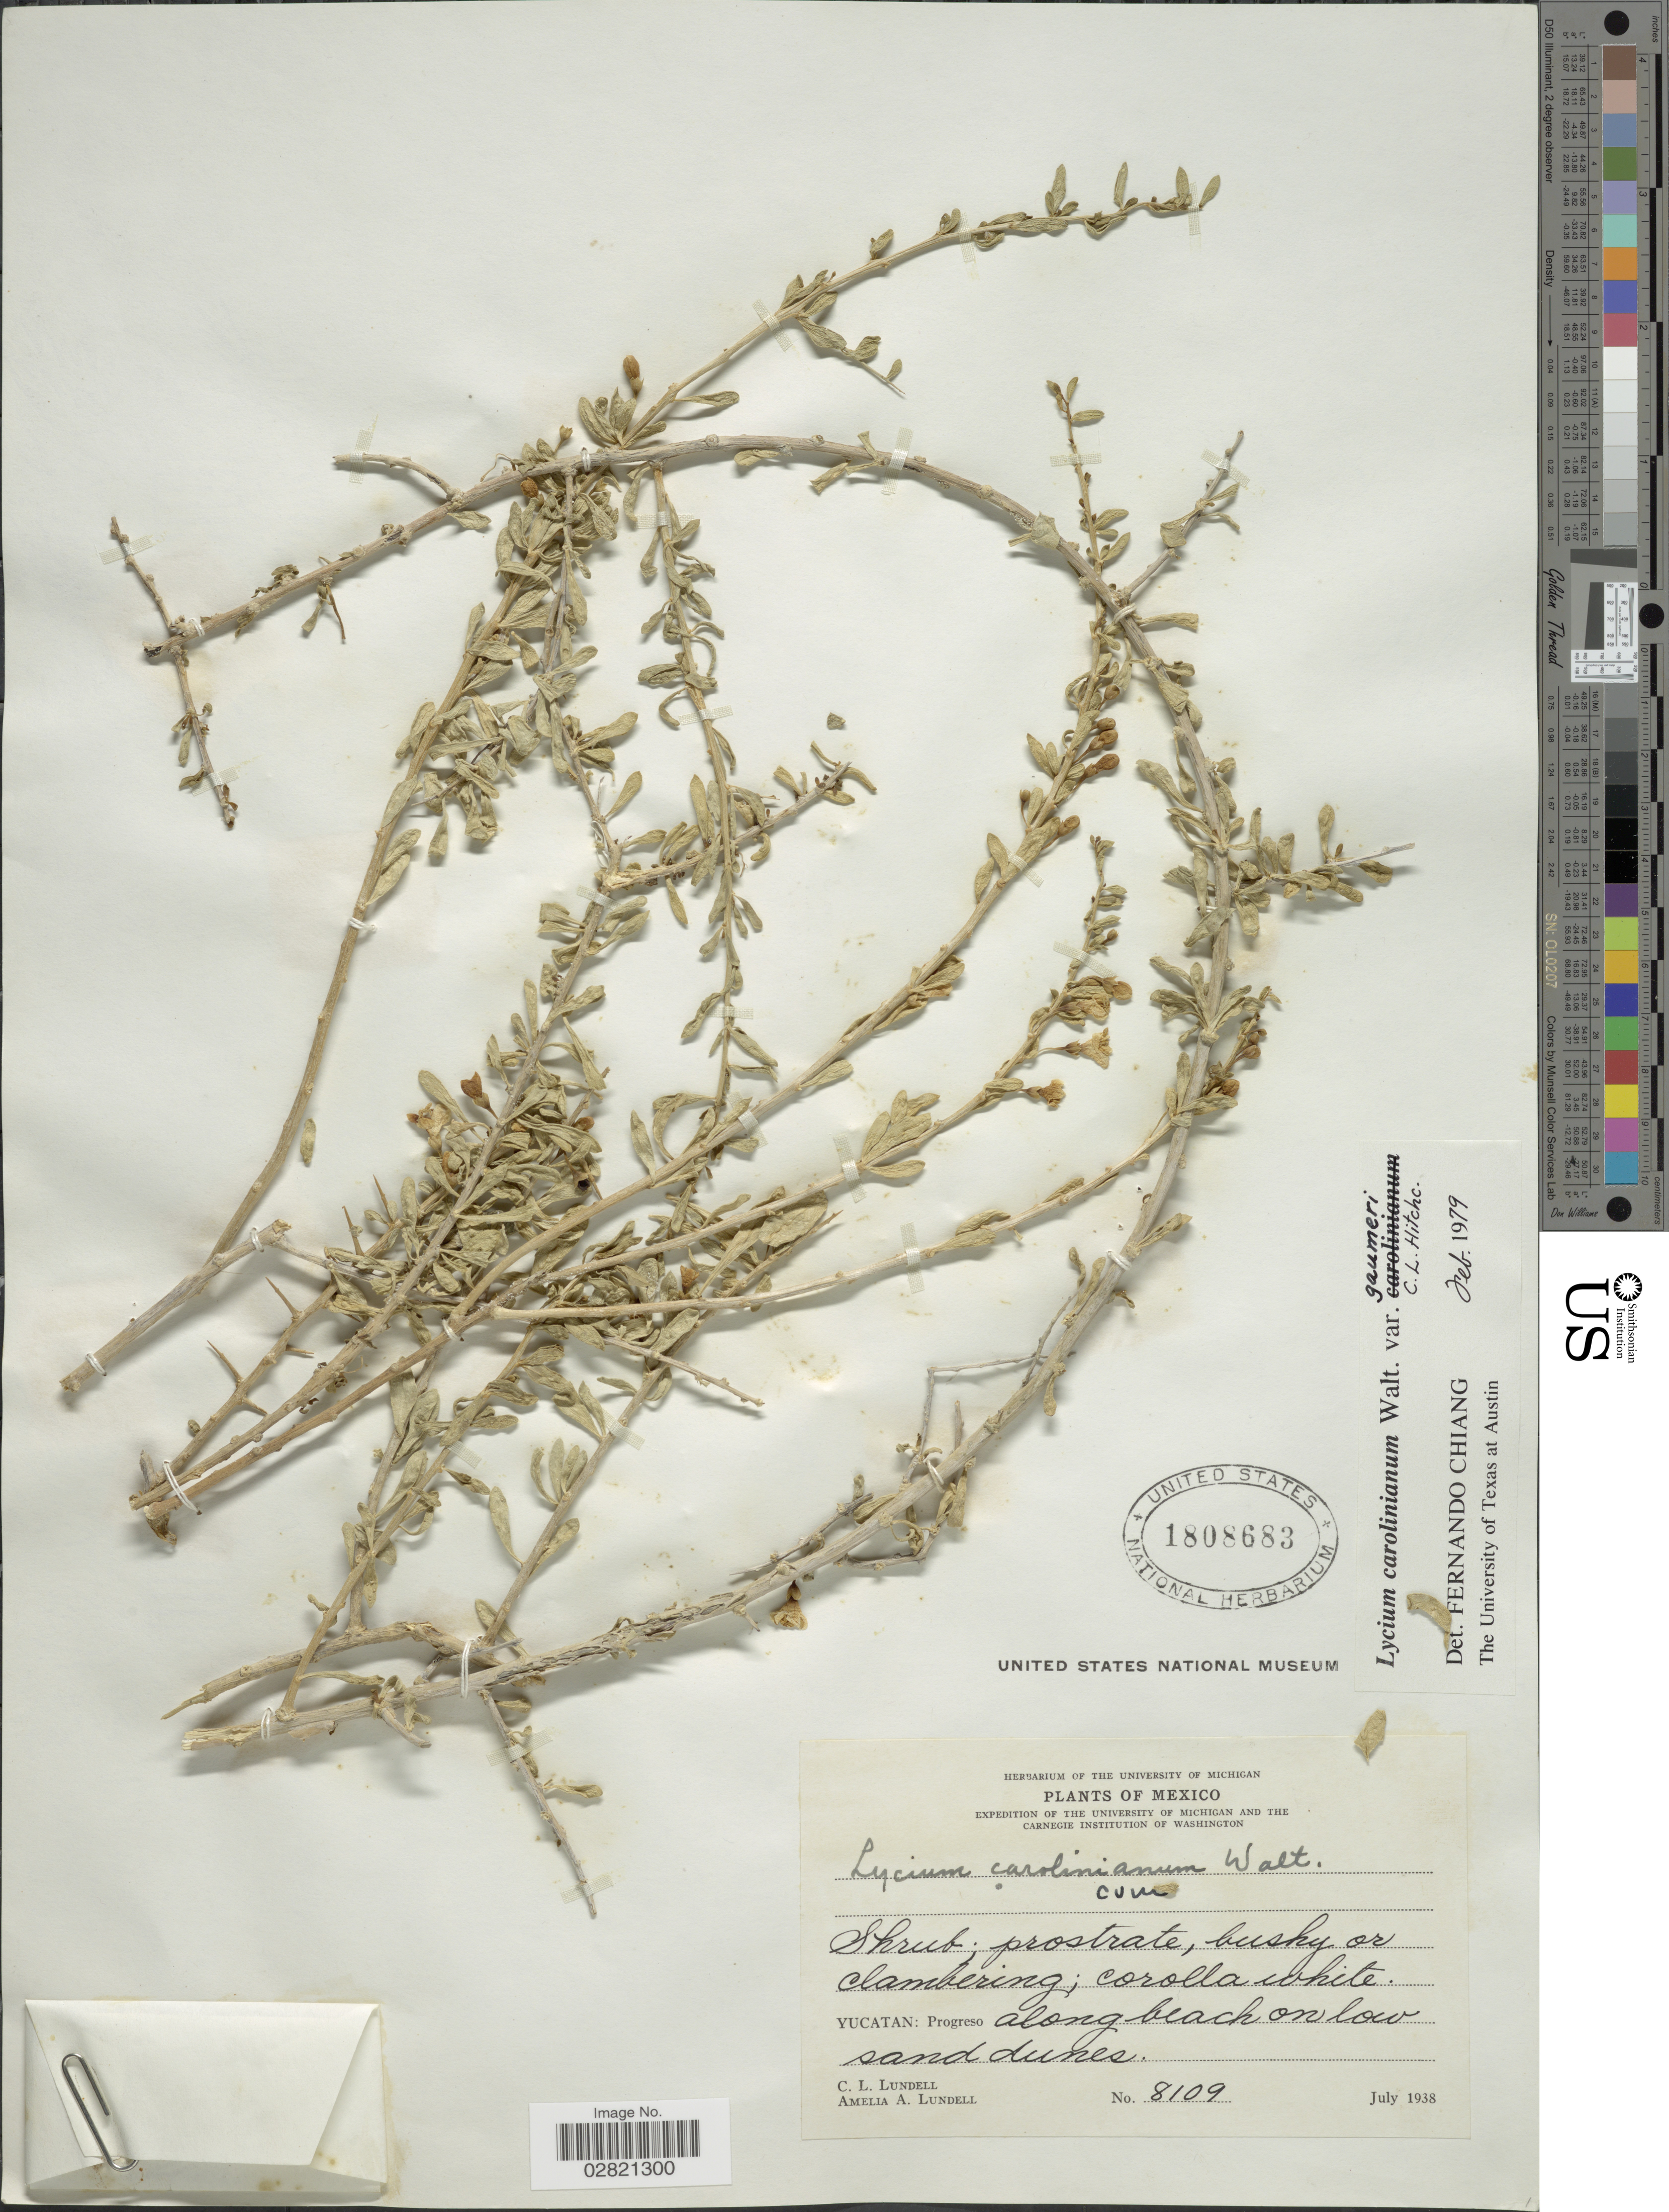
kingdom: Plantae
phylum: Tracheophyta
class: Magnoliopsida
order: Solanales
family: Solanaceae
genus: Lycium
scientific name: Lycium carolinianum var. gaumeri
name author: C.L. Hitchc.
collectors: C. L. Lundell & A. A. Lundell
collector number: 8109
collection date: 1938-07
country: Mexico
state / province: Yucatán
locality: Progreso.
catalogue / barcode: US 1808683